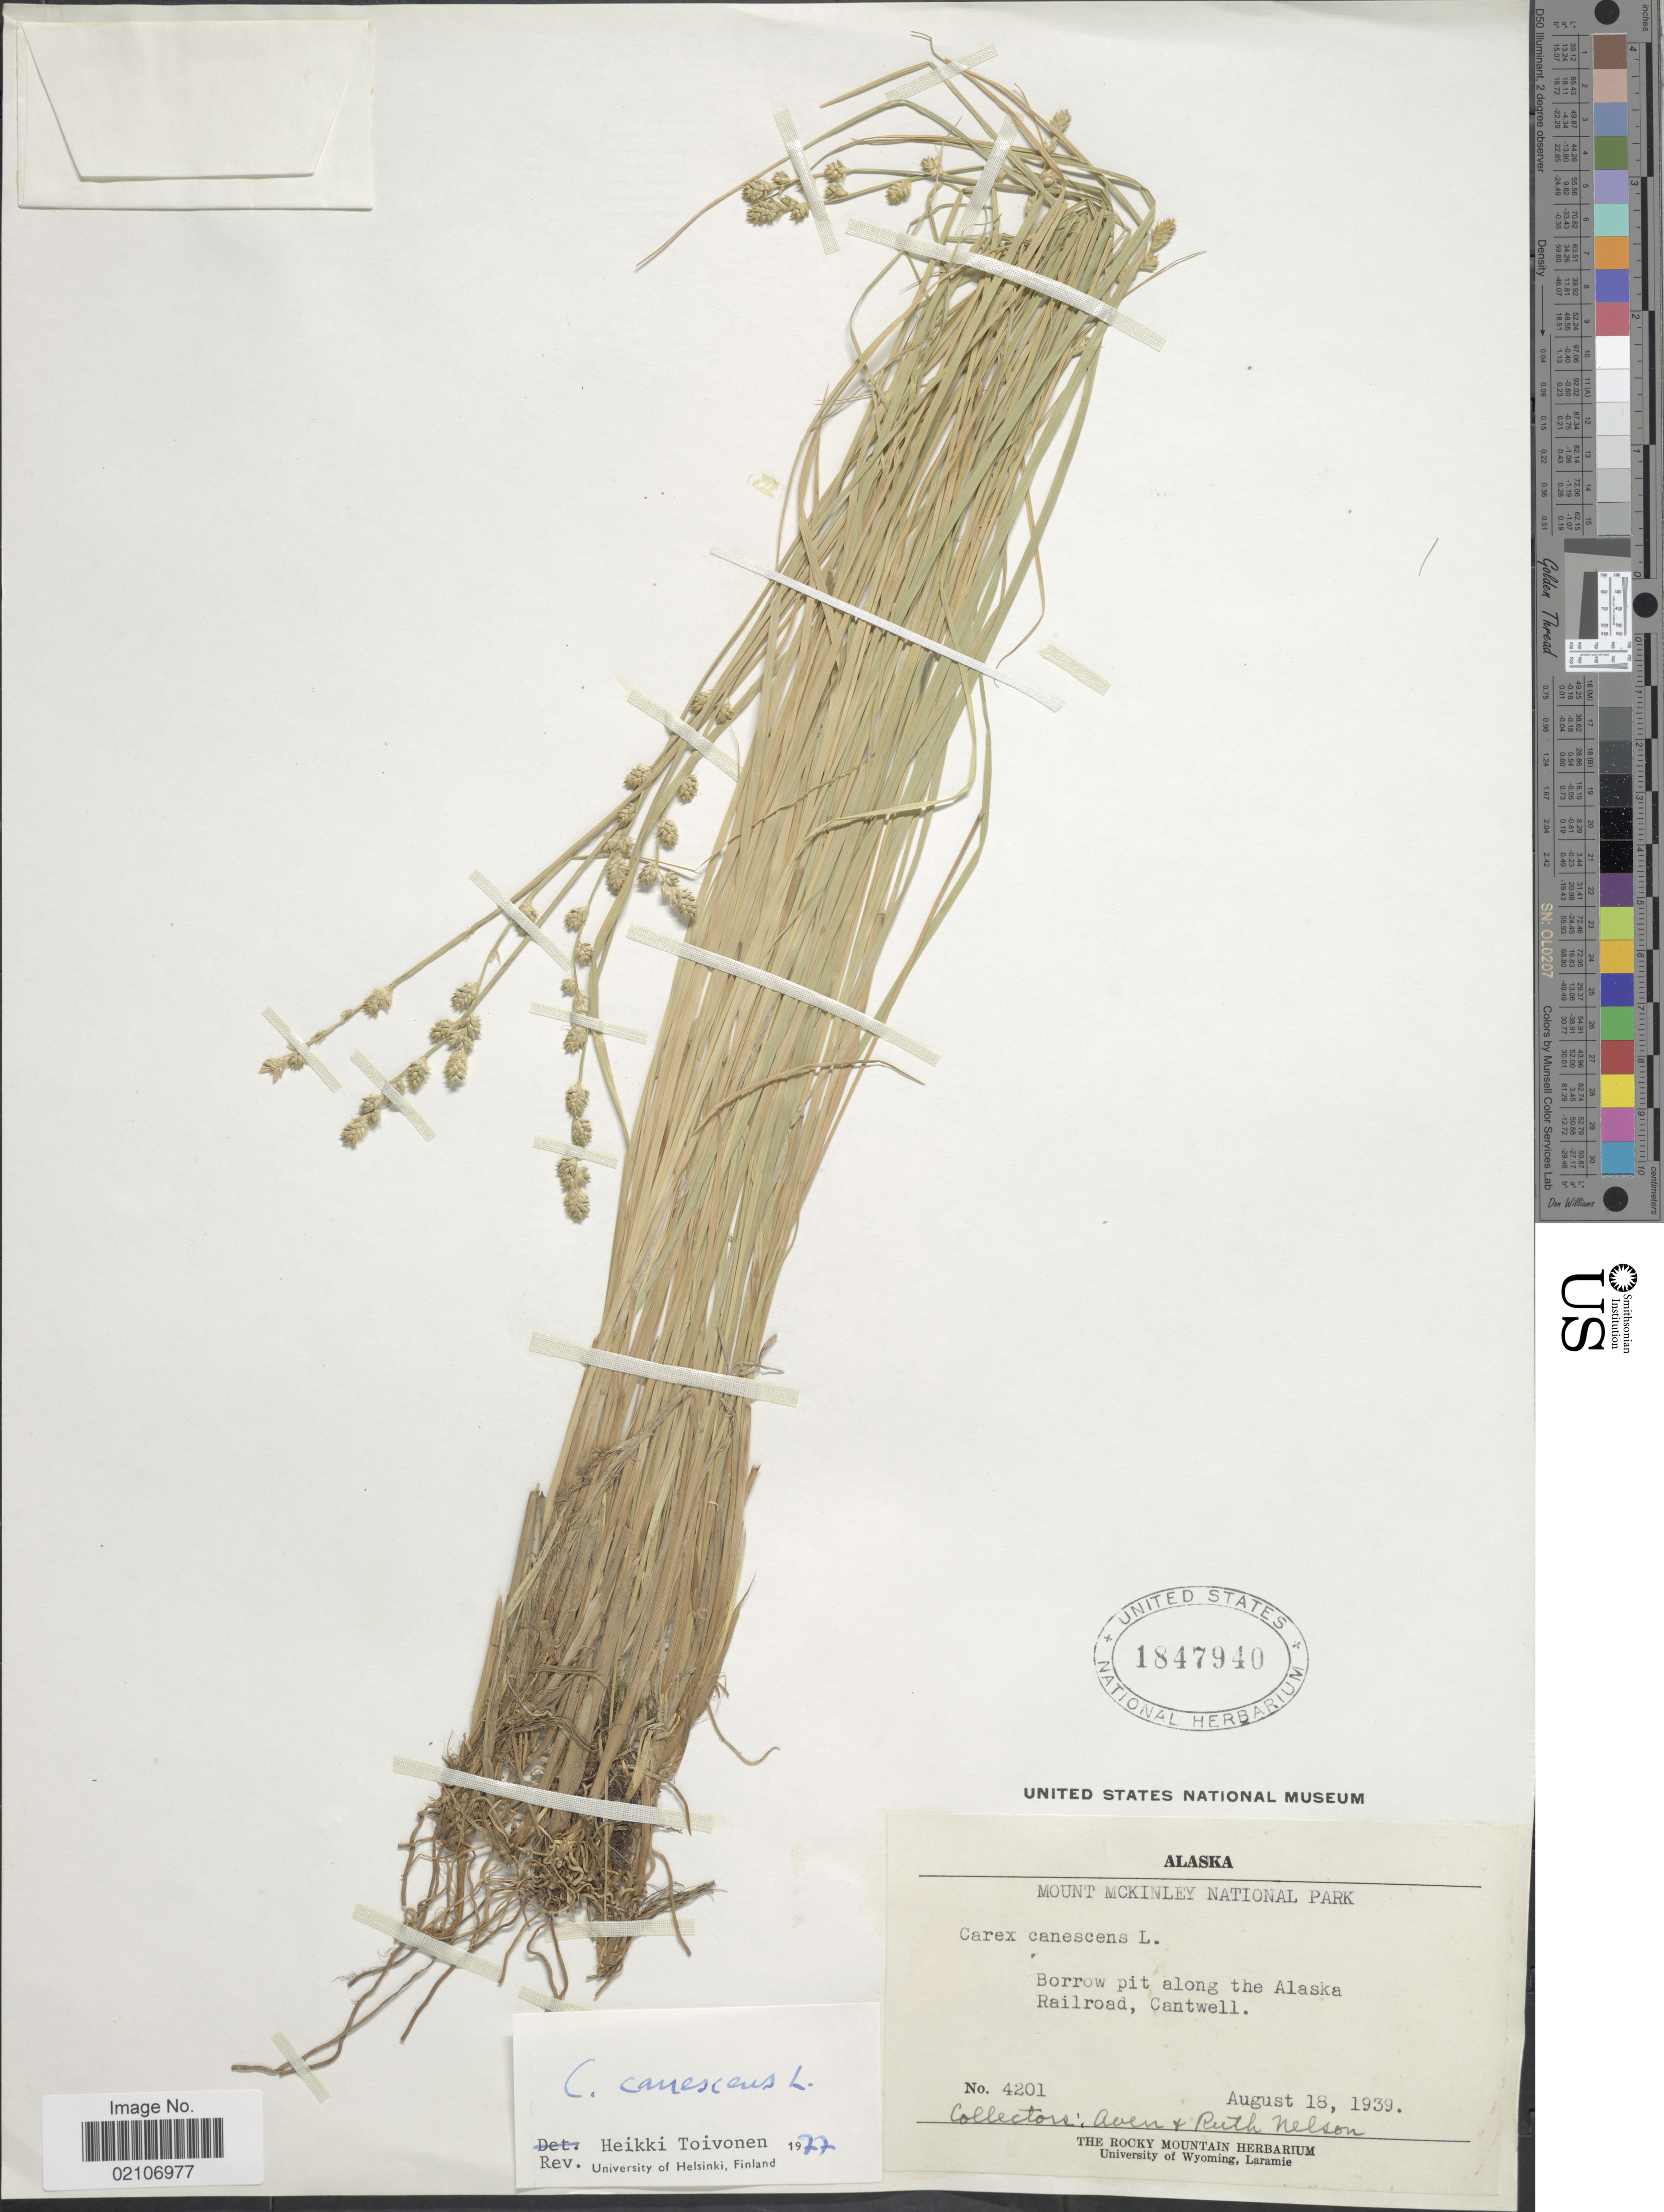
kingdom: Plantae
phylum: Tracheophyta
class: Liliopsida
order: Poales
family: Cyperaceae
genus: Carex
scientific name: Carex canescens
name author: L.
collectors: A. Nelson & R. A. Nelson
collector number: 4201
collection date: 1939-08-18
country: United States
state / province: Alaska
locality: Alaska, Mount McKinley National Park, Borrow pit along the Alaska Railroad, Cantwell.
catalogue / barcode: US 1847940